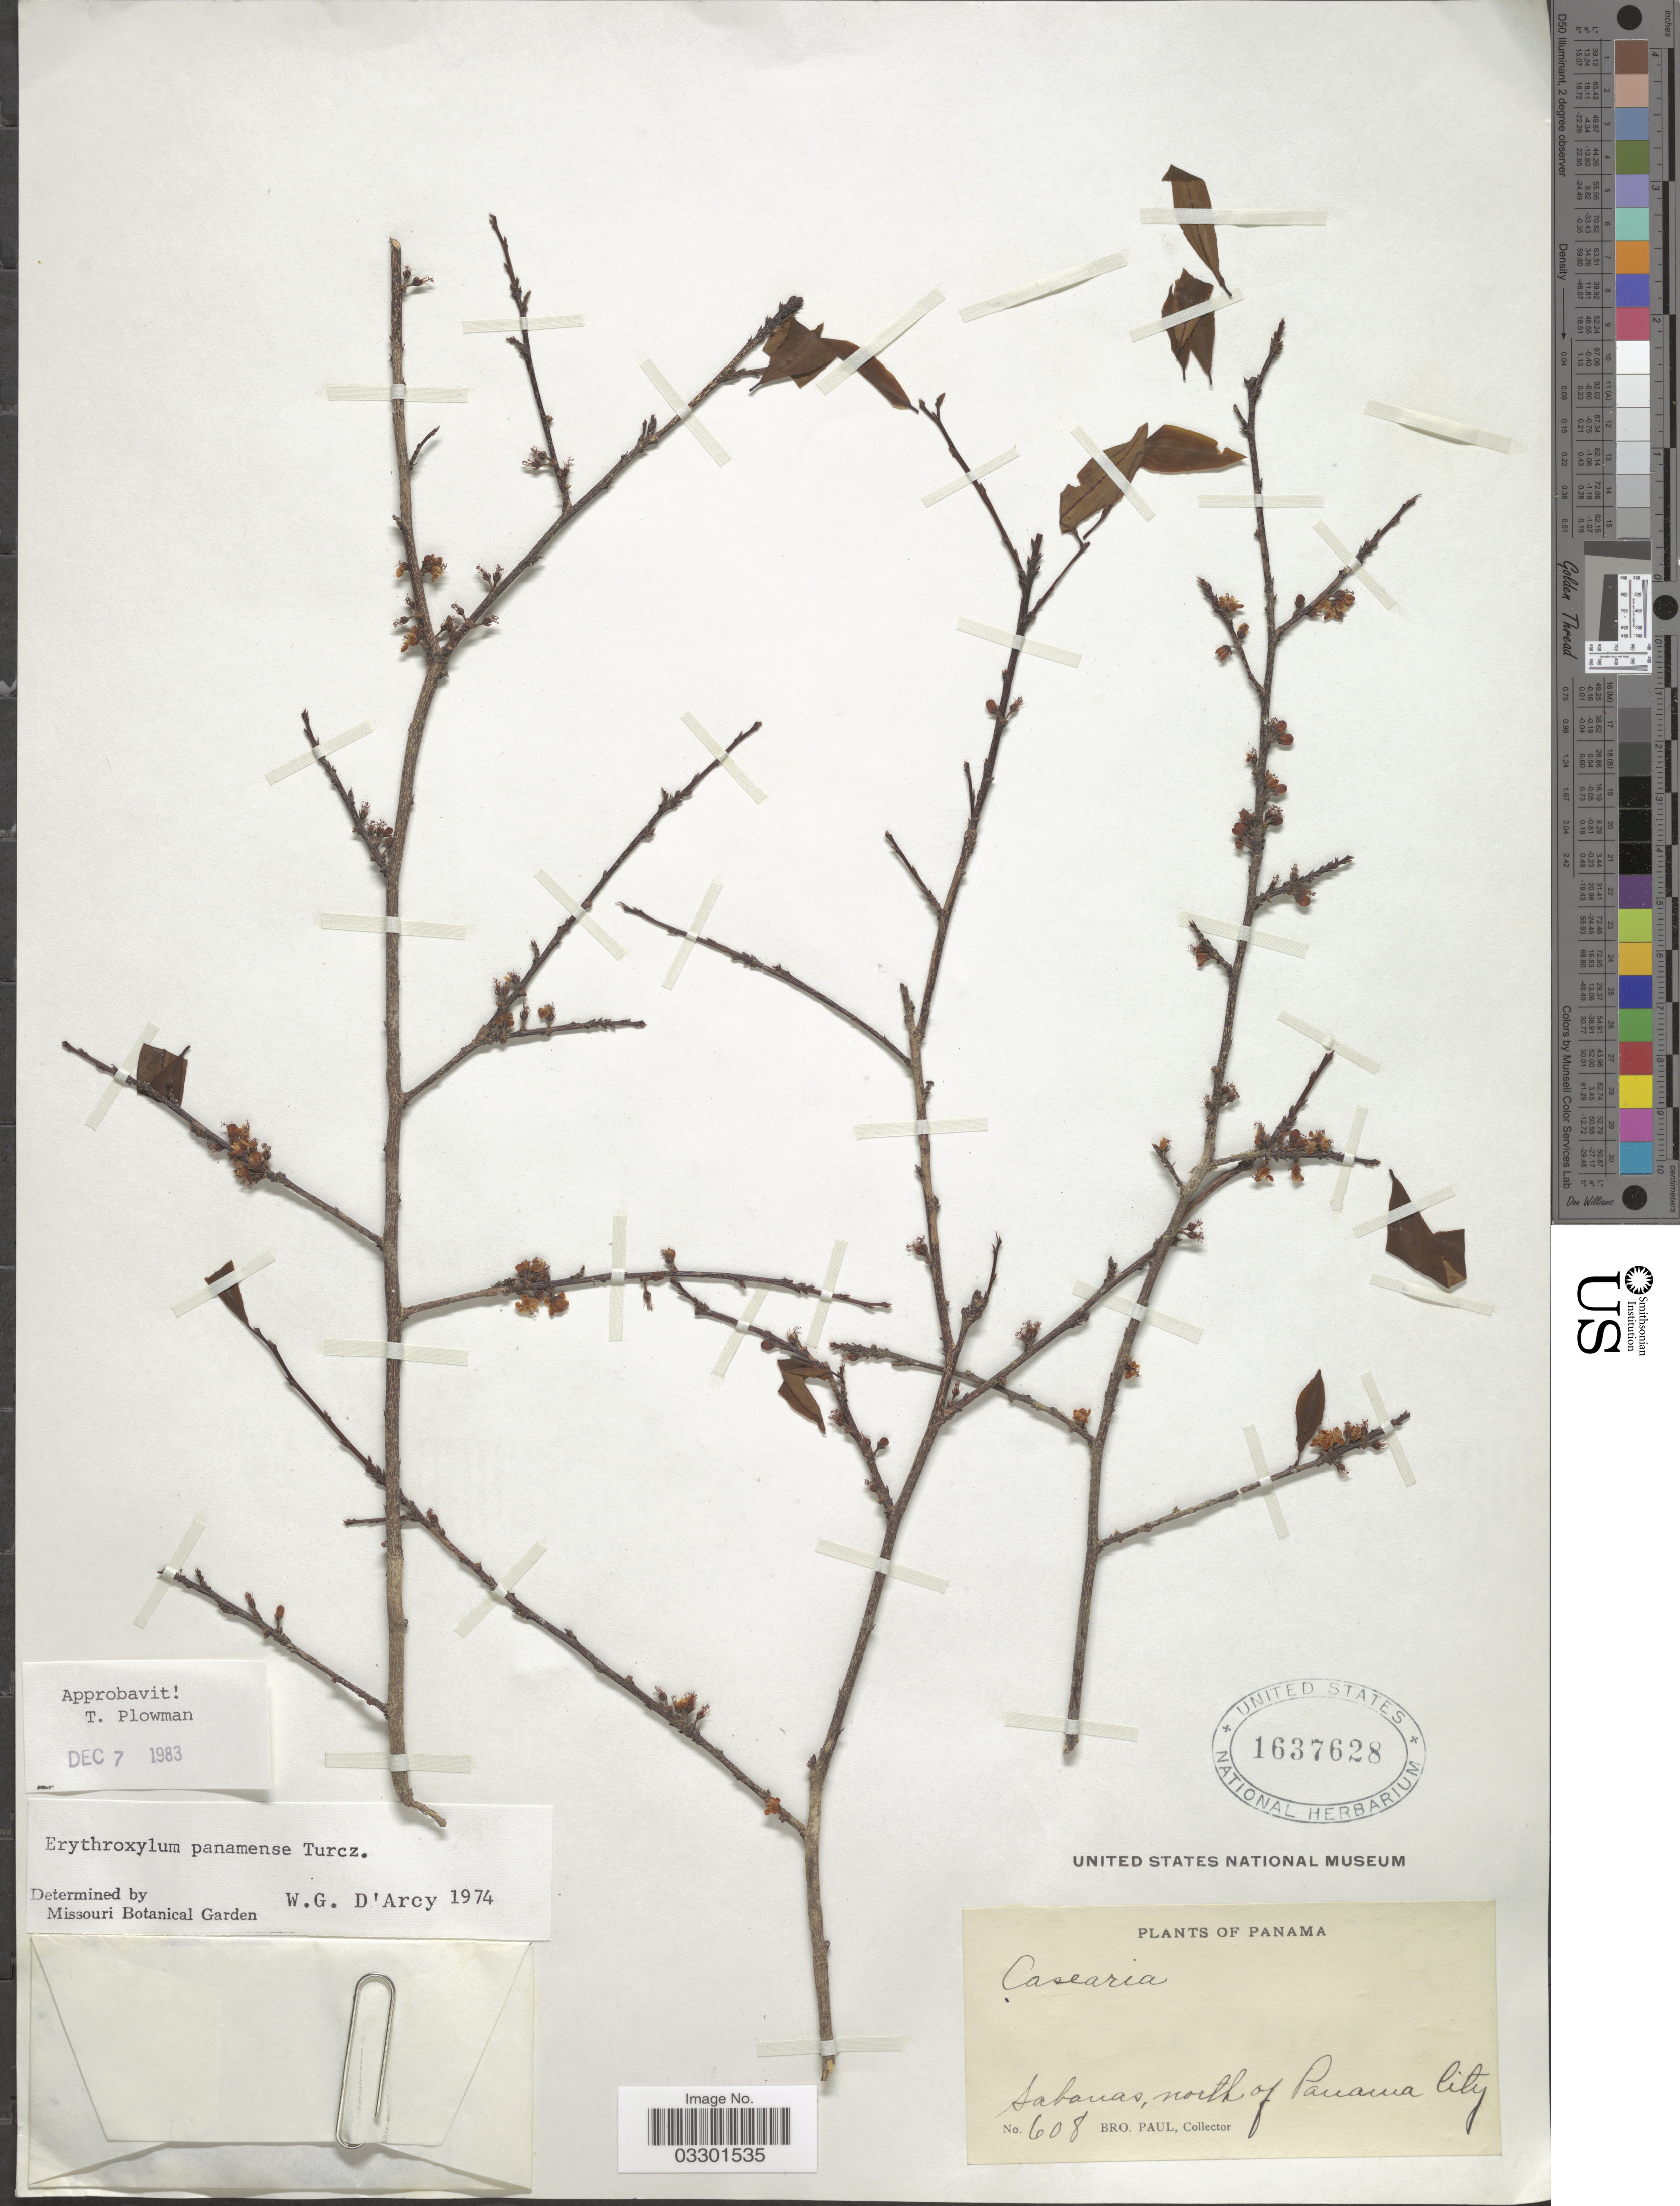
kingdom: Plantae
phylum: Tracheophyta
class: Magnoliopsida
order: Malpighiales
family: Erythroxylaceae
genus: Erythroxylum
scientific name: Erythroxylum panamense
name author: Turcz.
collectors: B. Paul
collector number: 608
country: Panama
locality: Sabanas, north of Panama City.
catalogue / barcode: US 1637628